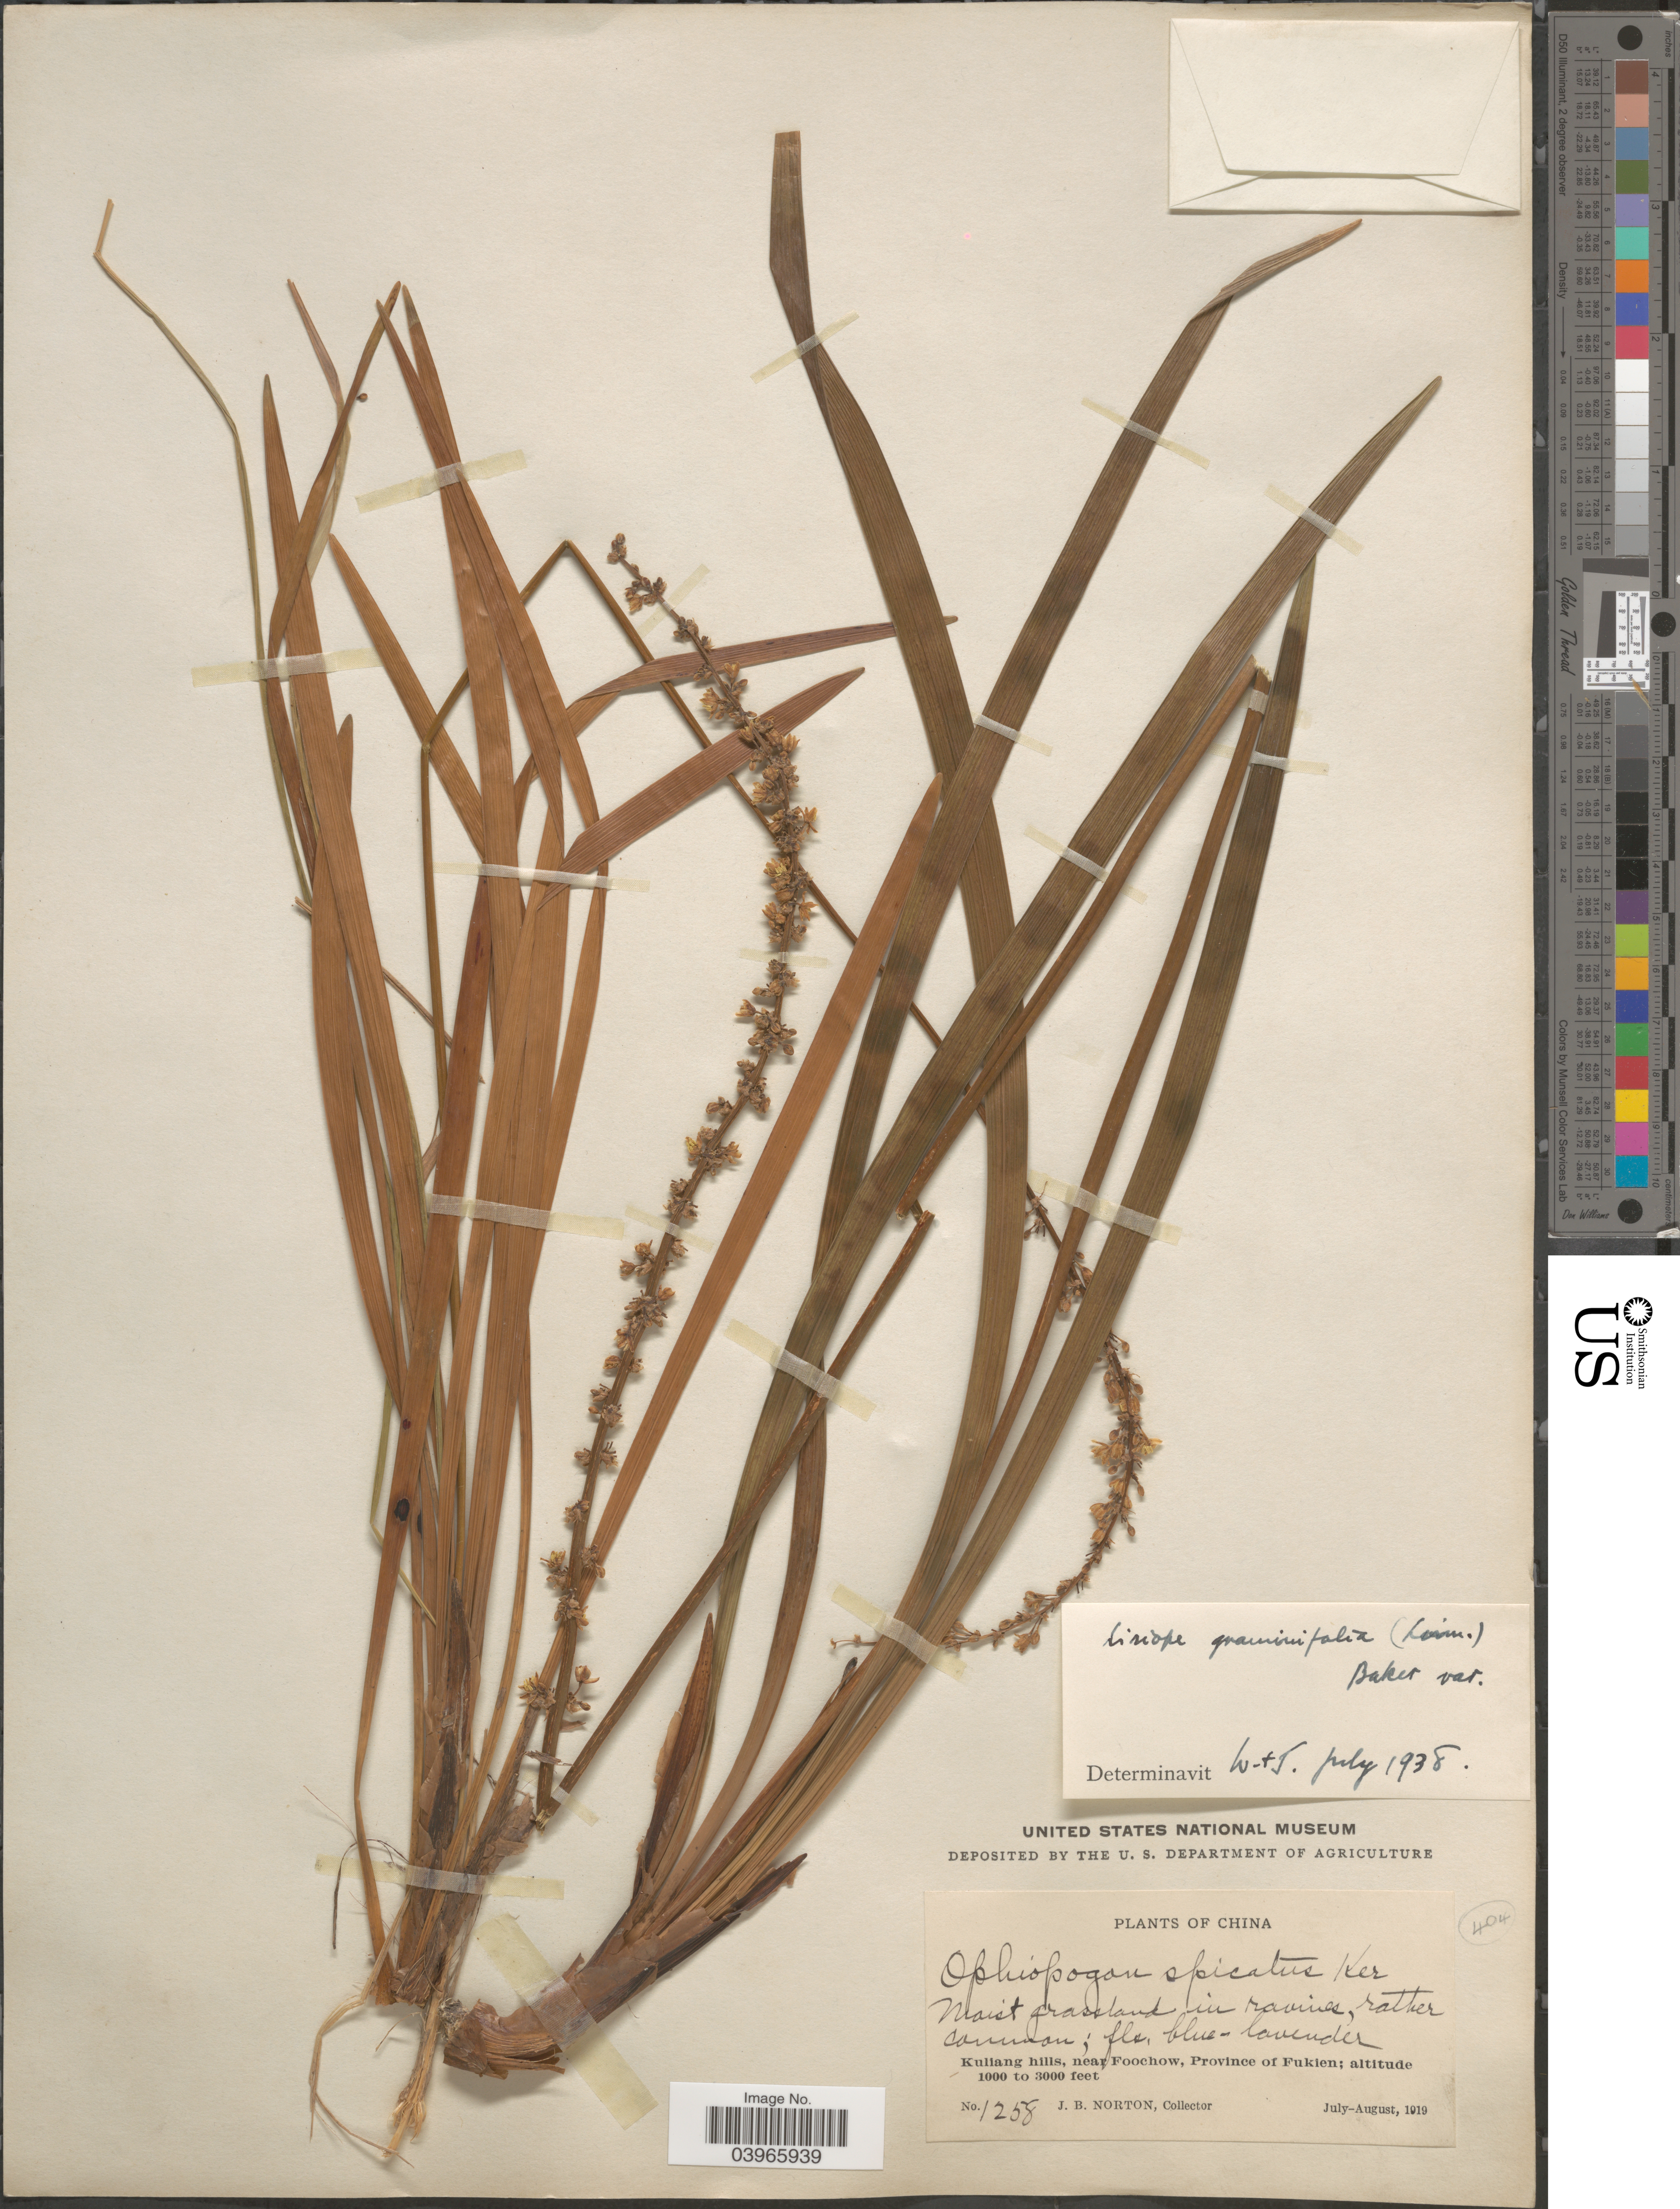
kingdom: Plantae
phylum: Tracheophyta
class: Liliopsida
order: Asparagales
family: Asparagaceae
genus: Liriope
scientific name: Liriope graminifolia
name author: (L.) Baker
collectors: J. B. Norton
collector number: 1258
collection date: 1919-07/1919-08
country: China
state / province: Fujian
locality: Kuliang hills, near Foochow, Province of Fukien.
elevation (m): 305